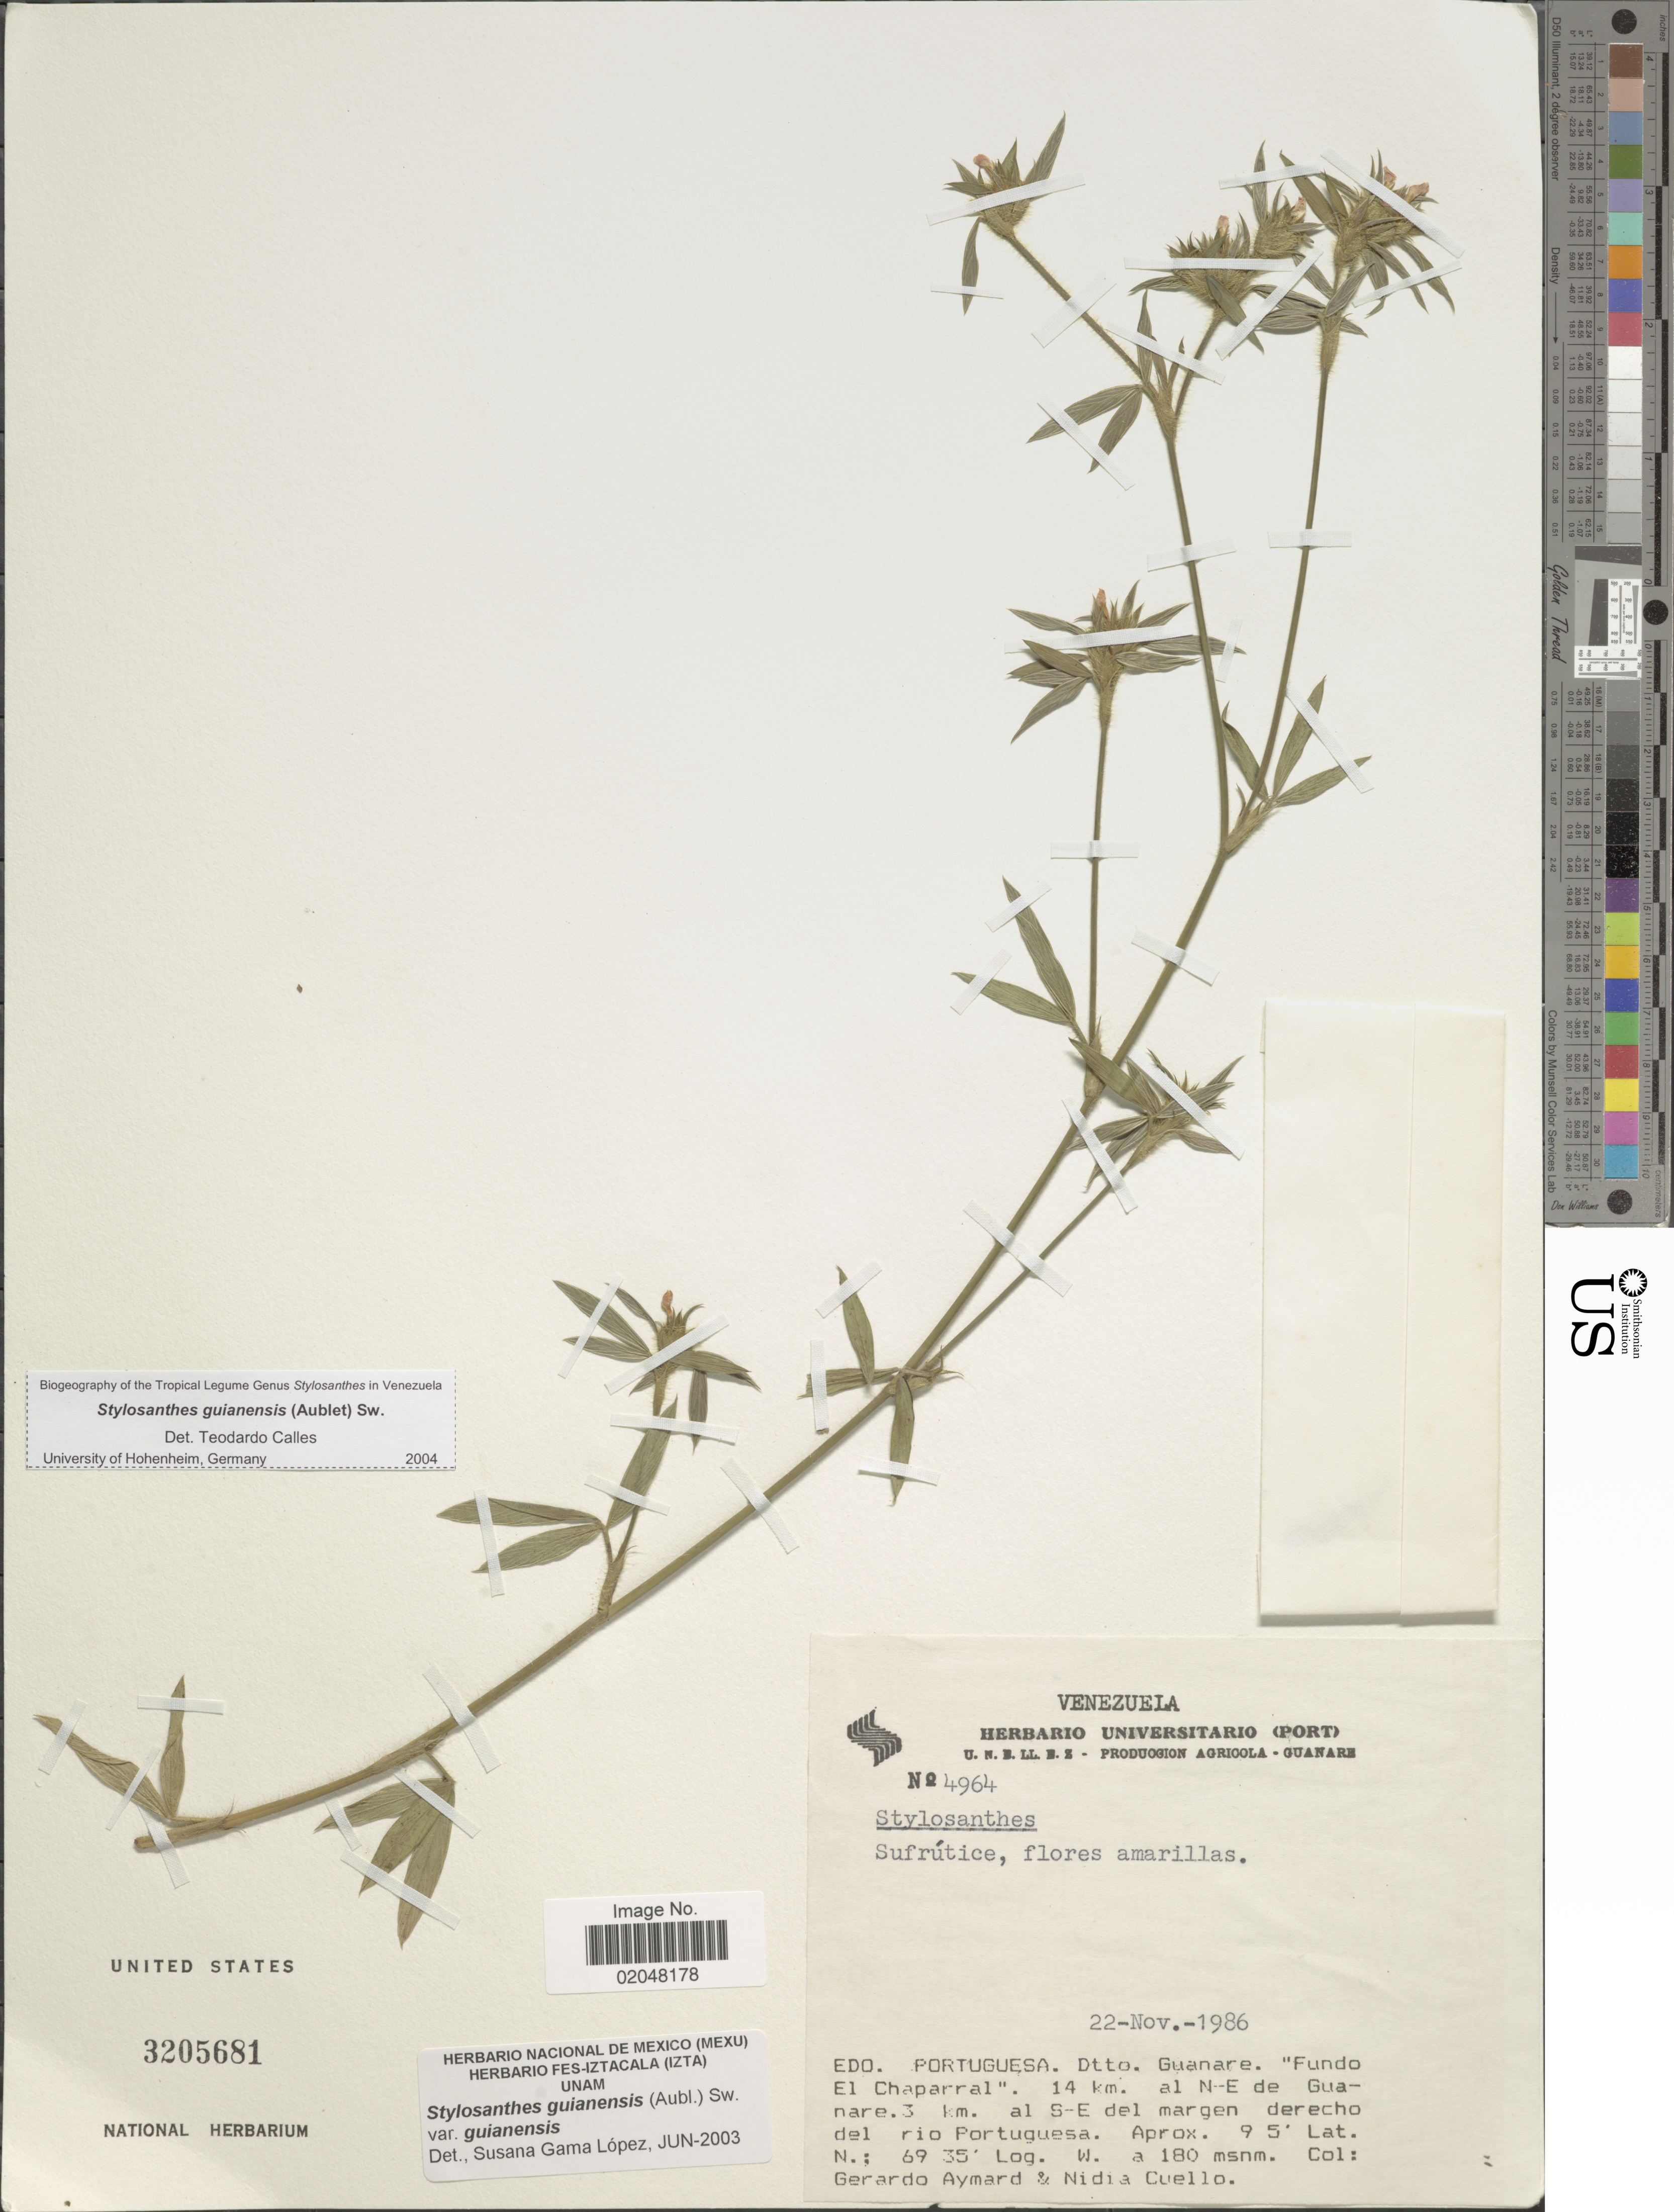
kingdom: Plantae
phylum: Tracheophyta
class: Magnoliopsida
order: Fabales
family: Fabaceae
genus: Stylosanthes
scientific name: Stylosanthes guianensis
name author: (Aubl.) Sw.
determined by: Calles, T.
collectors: G. A. Aymard & N. L. Cuello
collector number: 4964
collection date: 1986-11-22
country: Venezuela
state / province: Portuguesa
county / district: Guanare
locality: "Fundo El Chaparral", 14 km NE Guanare, 3 km SE margen derecho del rio Portuguesa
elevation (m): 180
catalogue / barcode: US 3205681